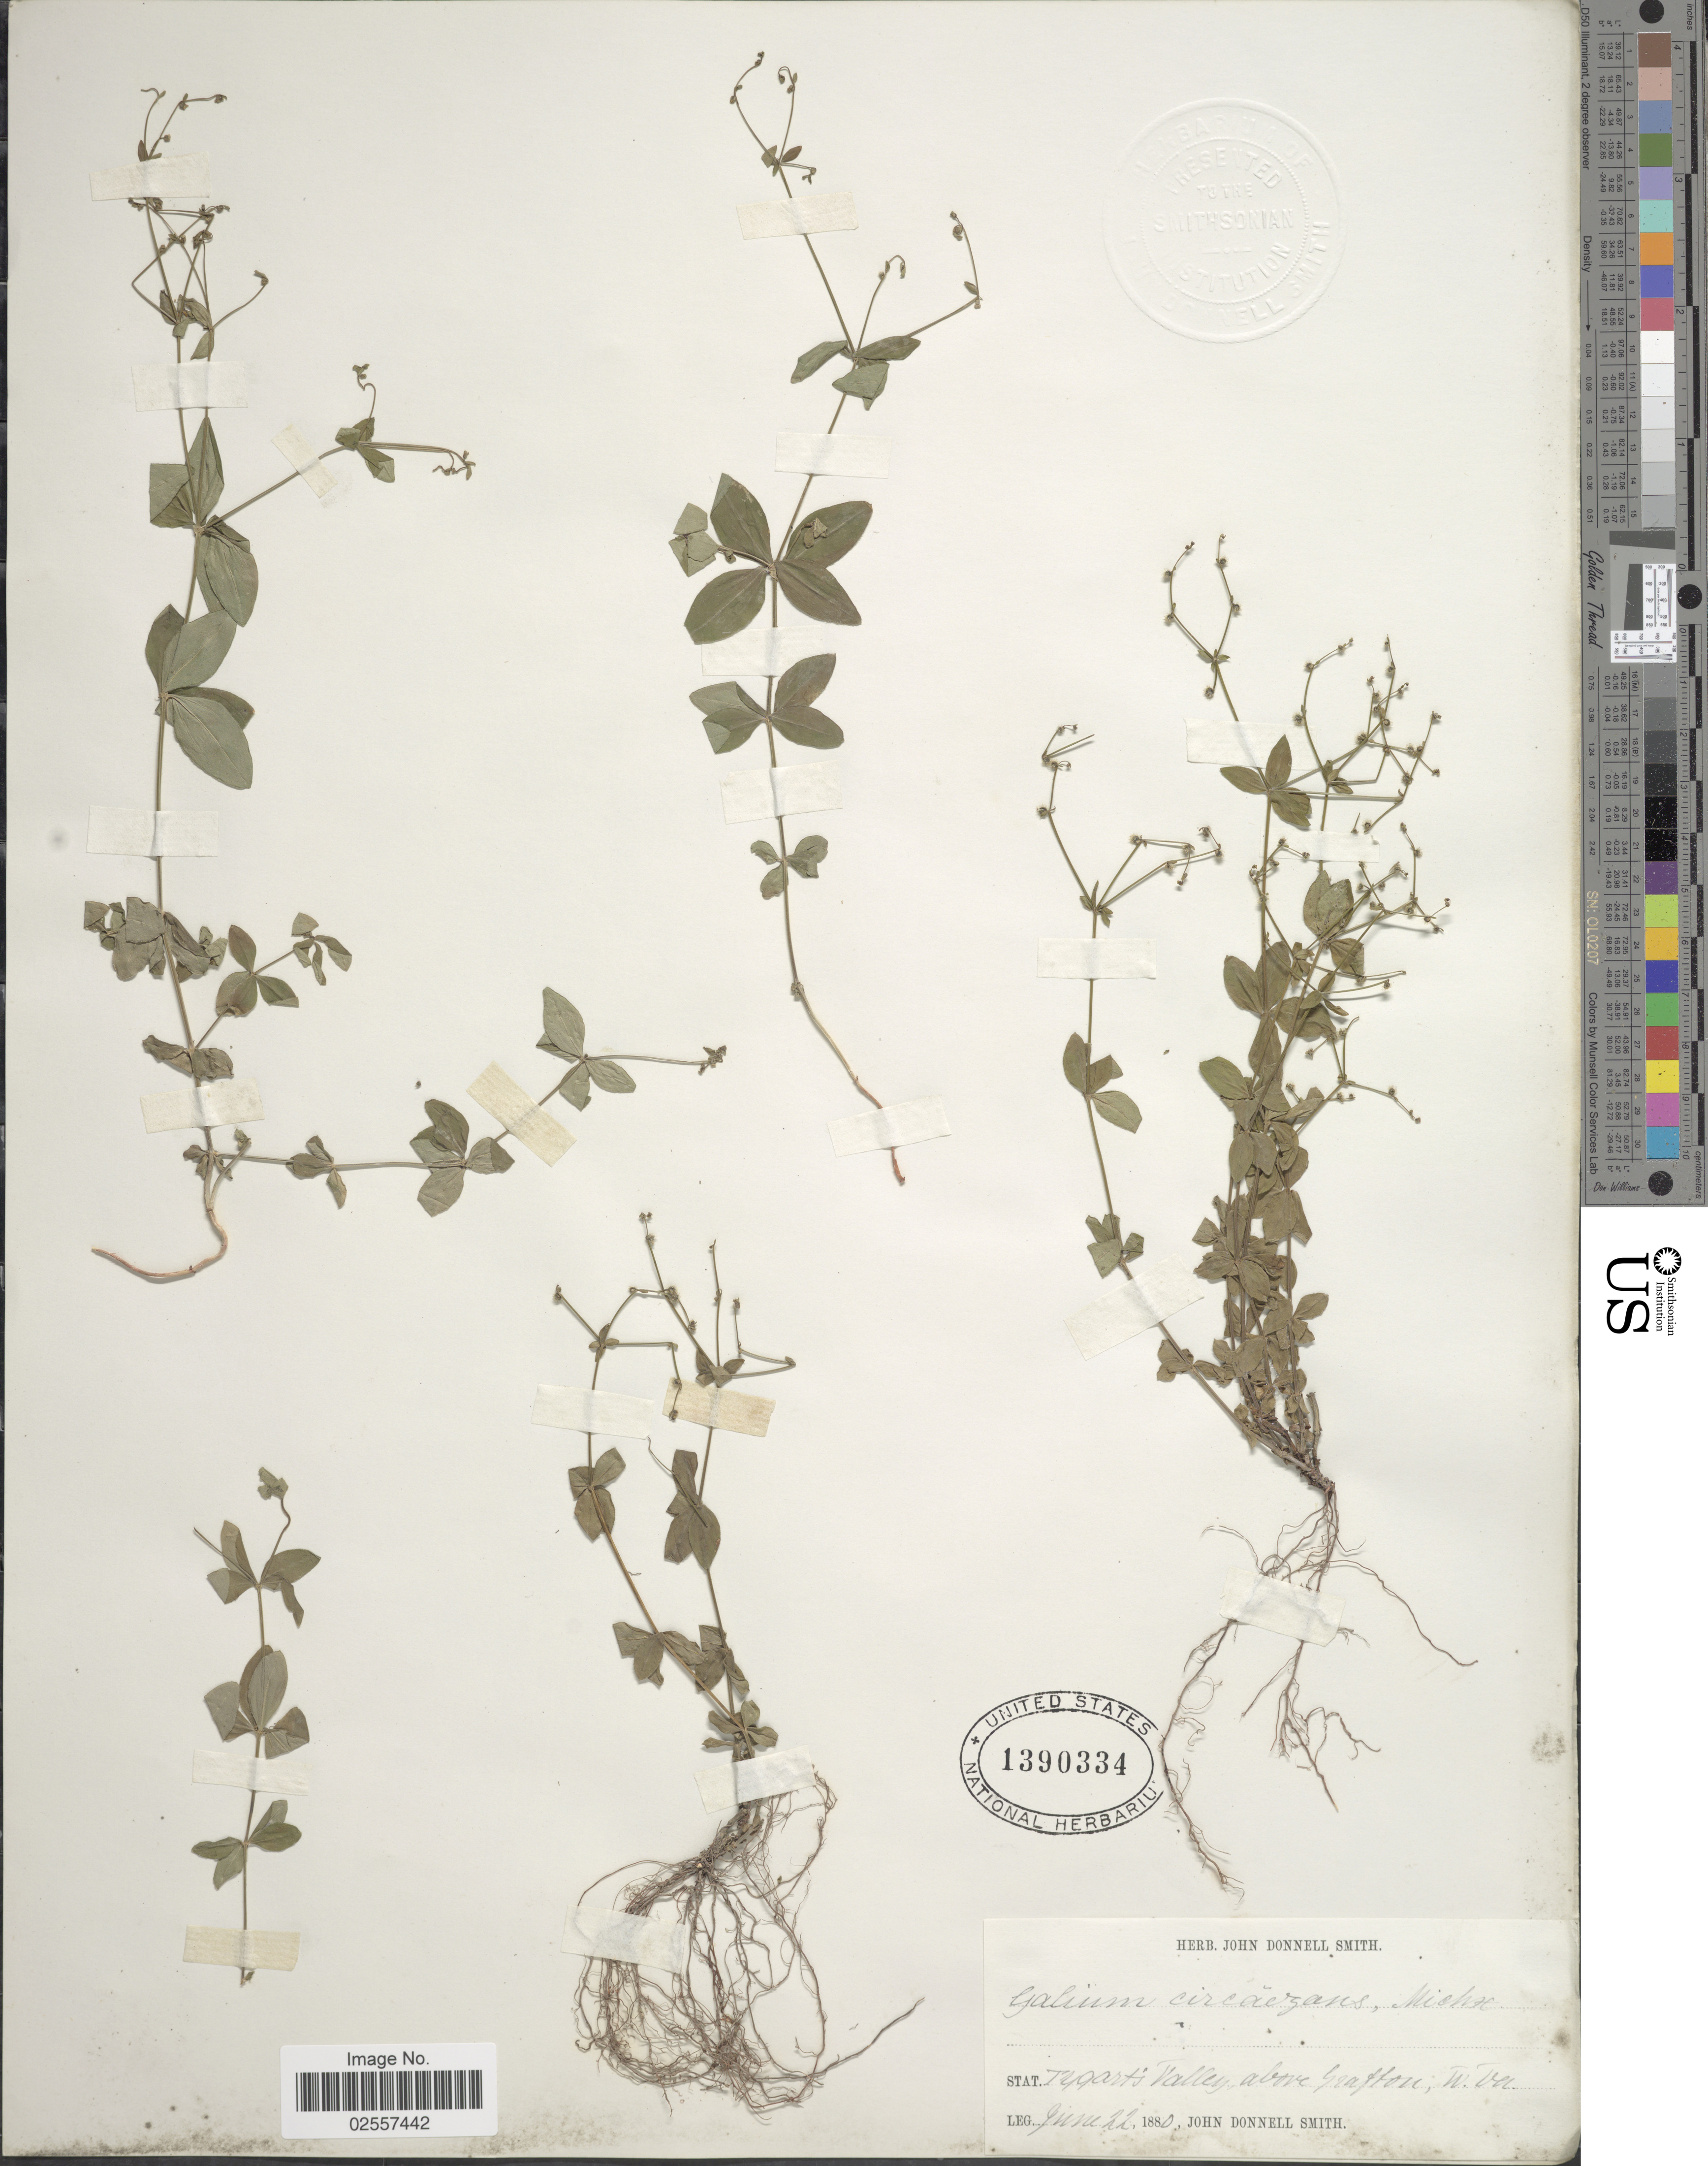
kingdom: Plantae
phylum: Tracheophyta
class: Magnoliopsida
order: Gentianales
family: Rubiaceae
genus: Galium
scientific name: Galium circaezans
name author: Michx.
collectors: J. Donnell Smith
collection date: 1880-06-22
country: United States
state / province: West Virginia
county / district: Randolph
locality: Tygart's Valley above Grafton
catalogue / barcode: US 1390334